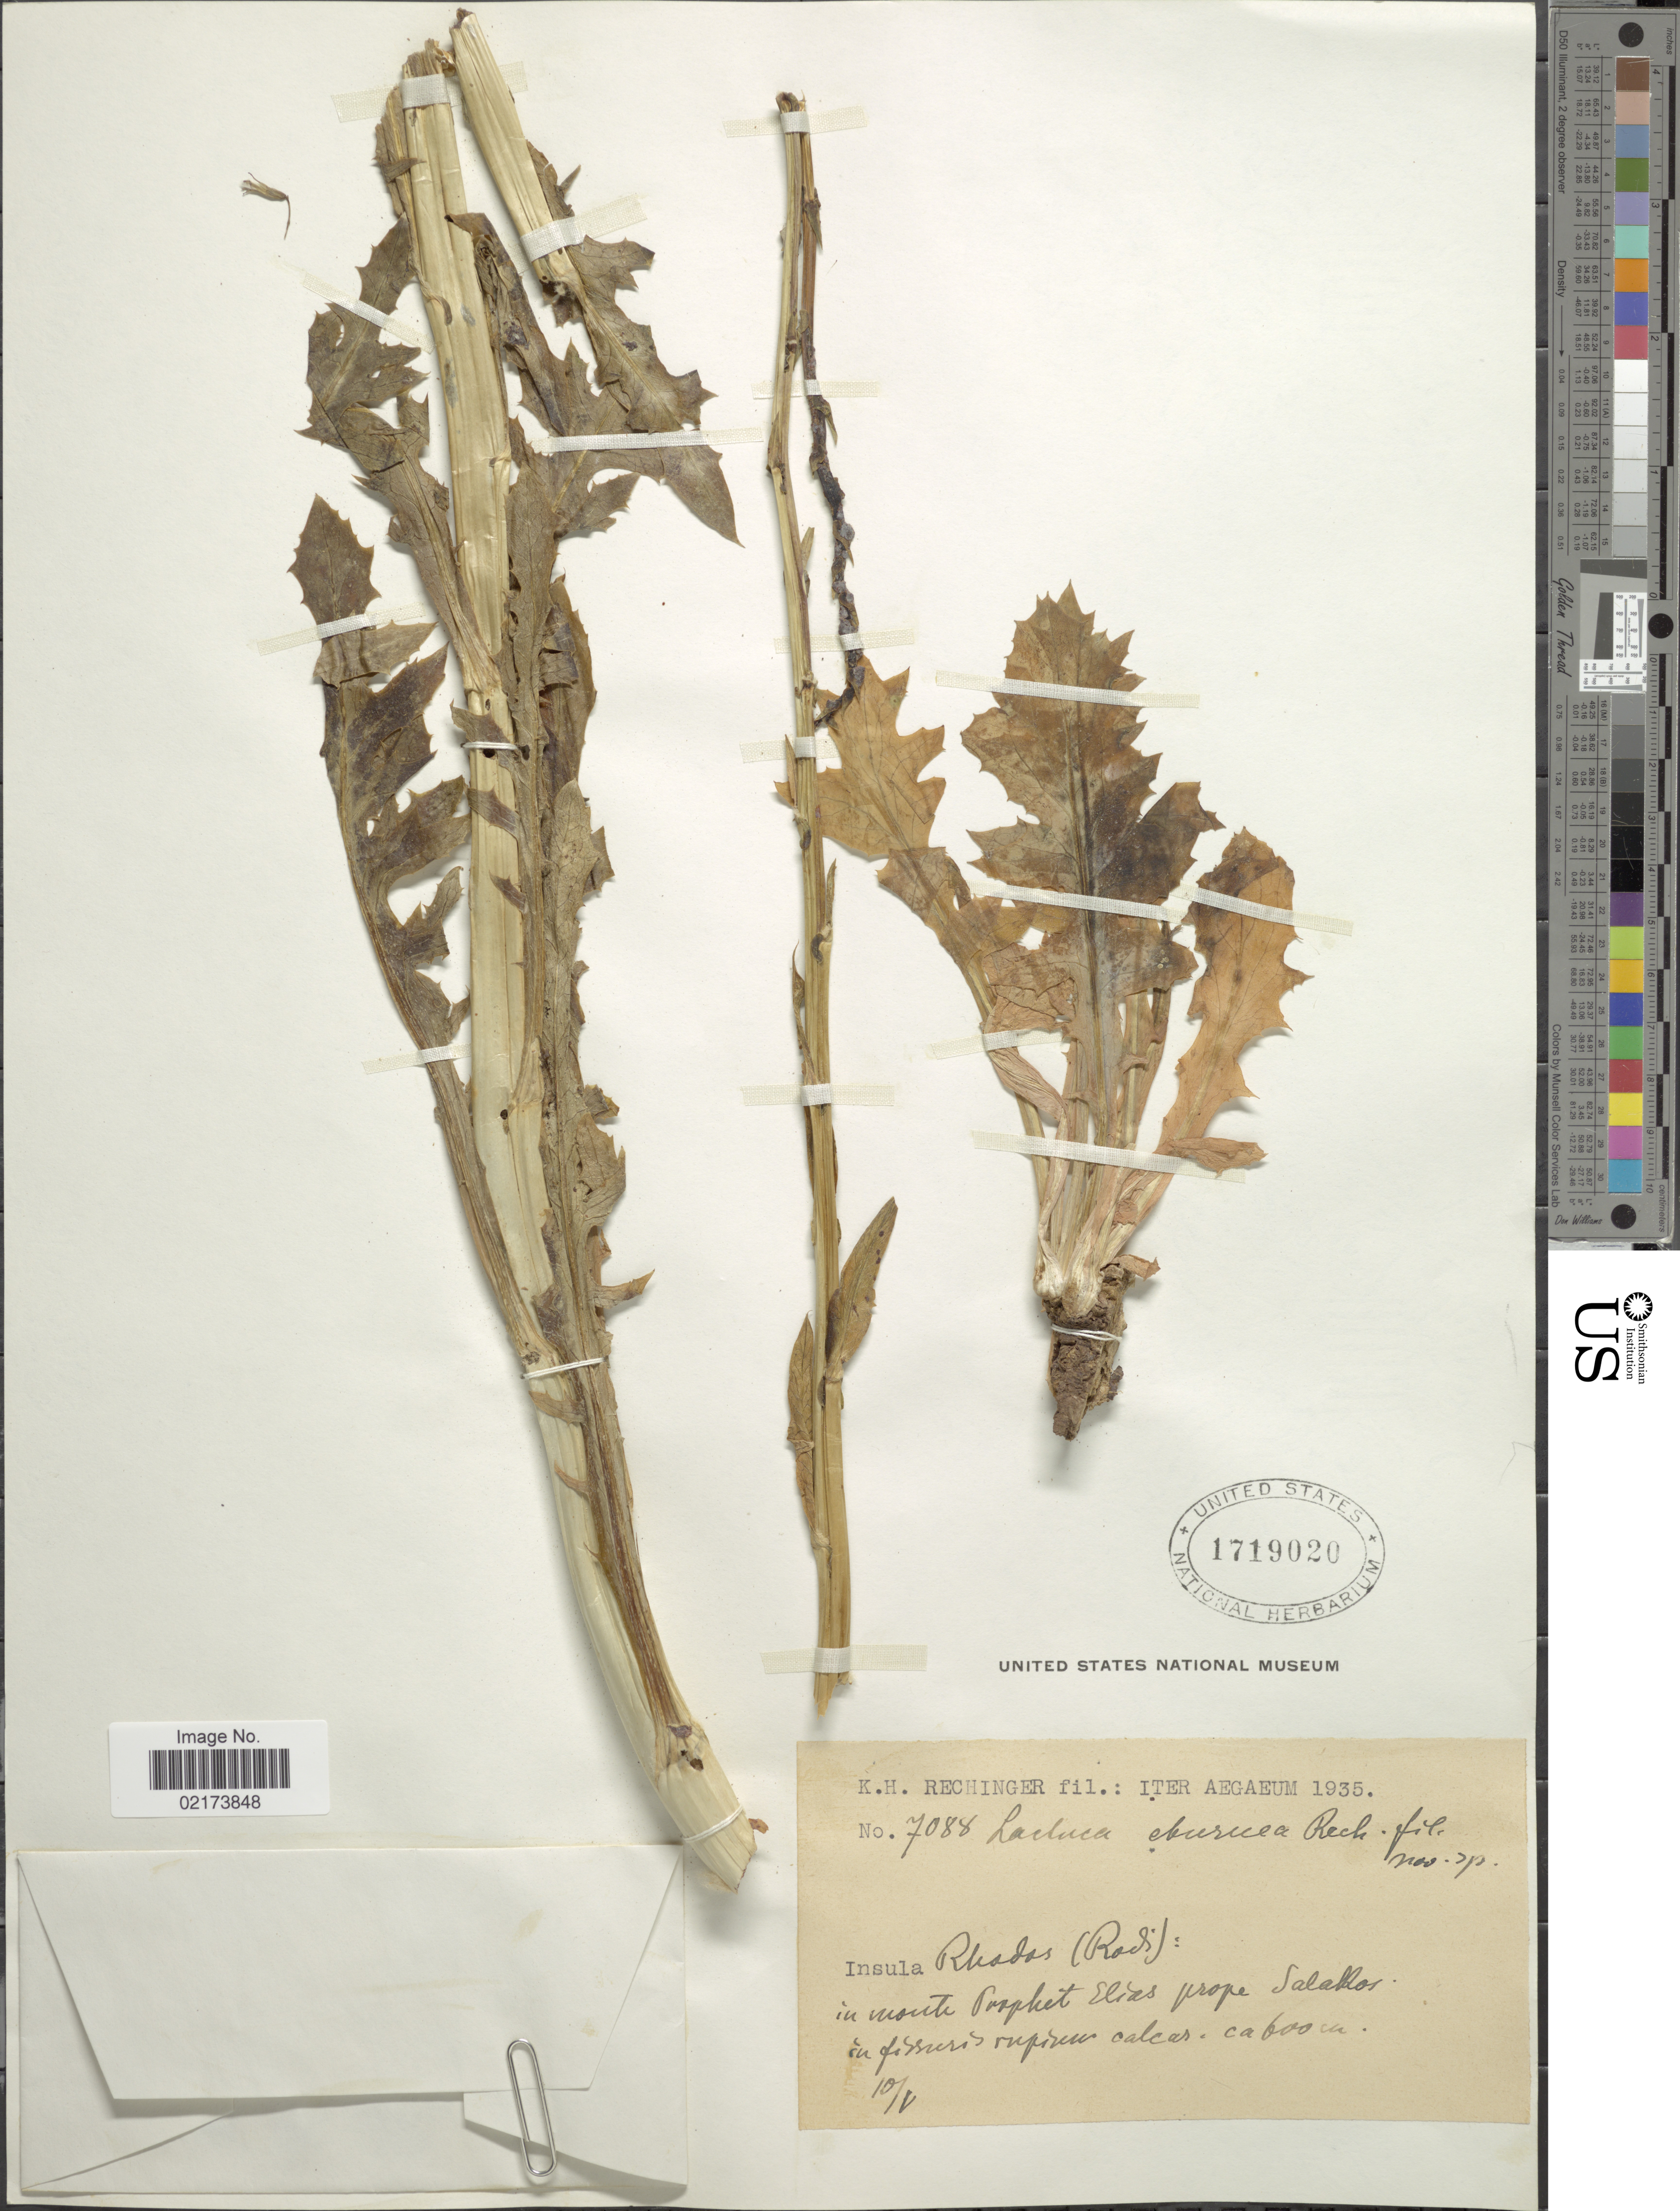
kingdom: Plantae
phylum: Tracheophyta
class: Magnoliopsida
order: Asterales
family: Asteraceae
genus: Lactuca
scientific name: Lactuca acanthifolia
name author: (Willd.) Boiss. ex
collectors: K. H. Rechinger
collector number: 7088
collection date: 1935-05-10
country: Greece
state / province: South Aegean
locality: Aegaeum, Insula Rhodas (Rodi), monte Prophet Elias, prope Salakos.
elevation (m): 600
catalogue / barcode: US 1719020